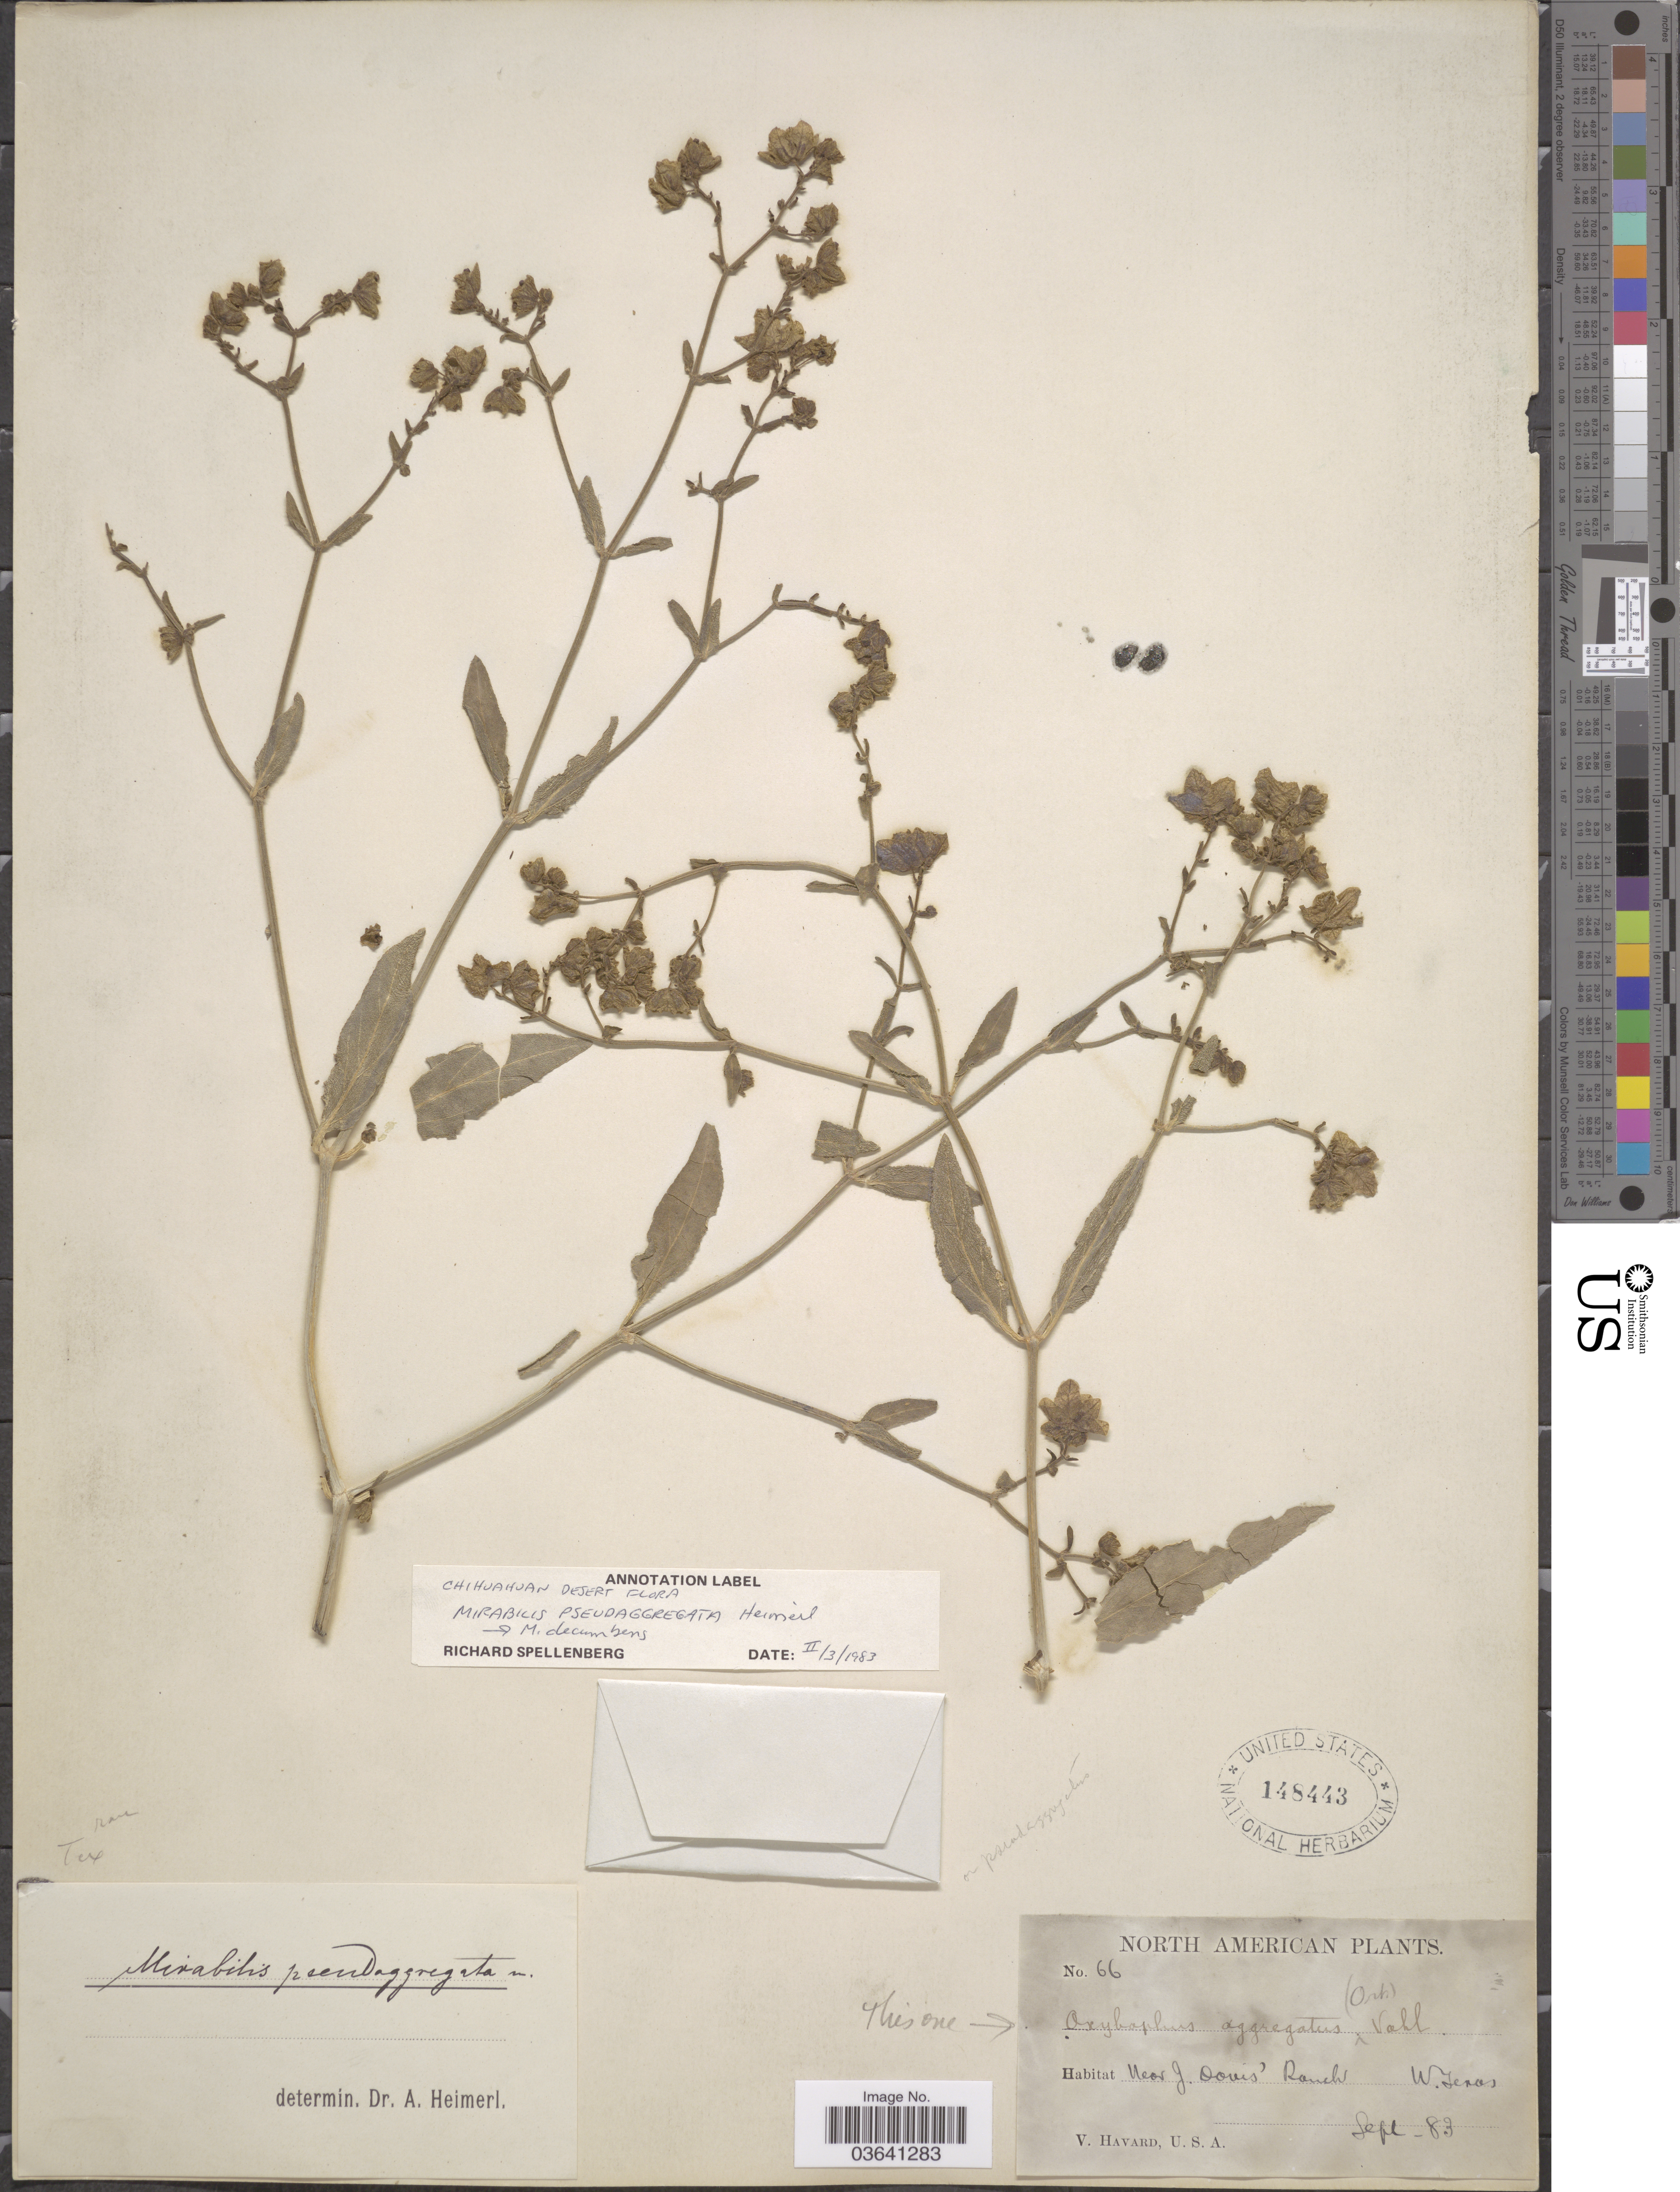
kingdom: Plantae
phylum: Tracheophyta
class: Magnoliopsida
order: Caryophyllales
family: Nyctaginaceae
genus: Mirabilis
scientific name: Mirabilis pseudaggregata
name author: Heimerl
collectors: V. Havard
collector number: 66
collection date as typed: Transcribed d/m/y: /9/83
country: United States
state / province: Texas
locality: Near J. Dovis' Ranch, W. Texas.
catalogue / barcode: US 148443